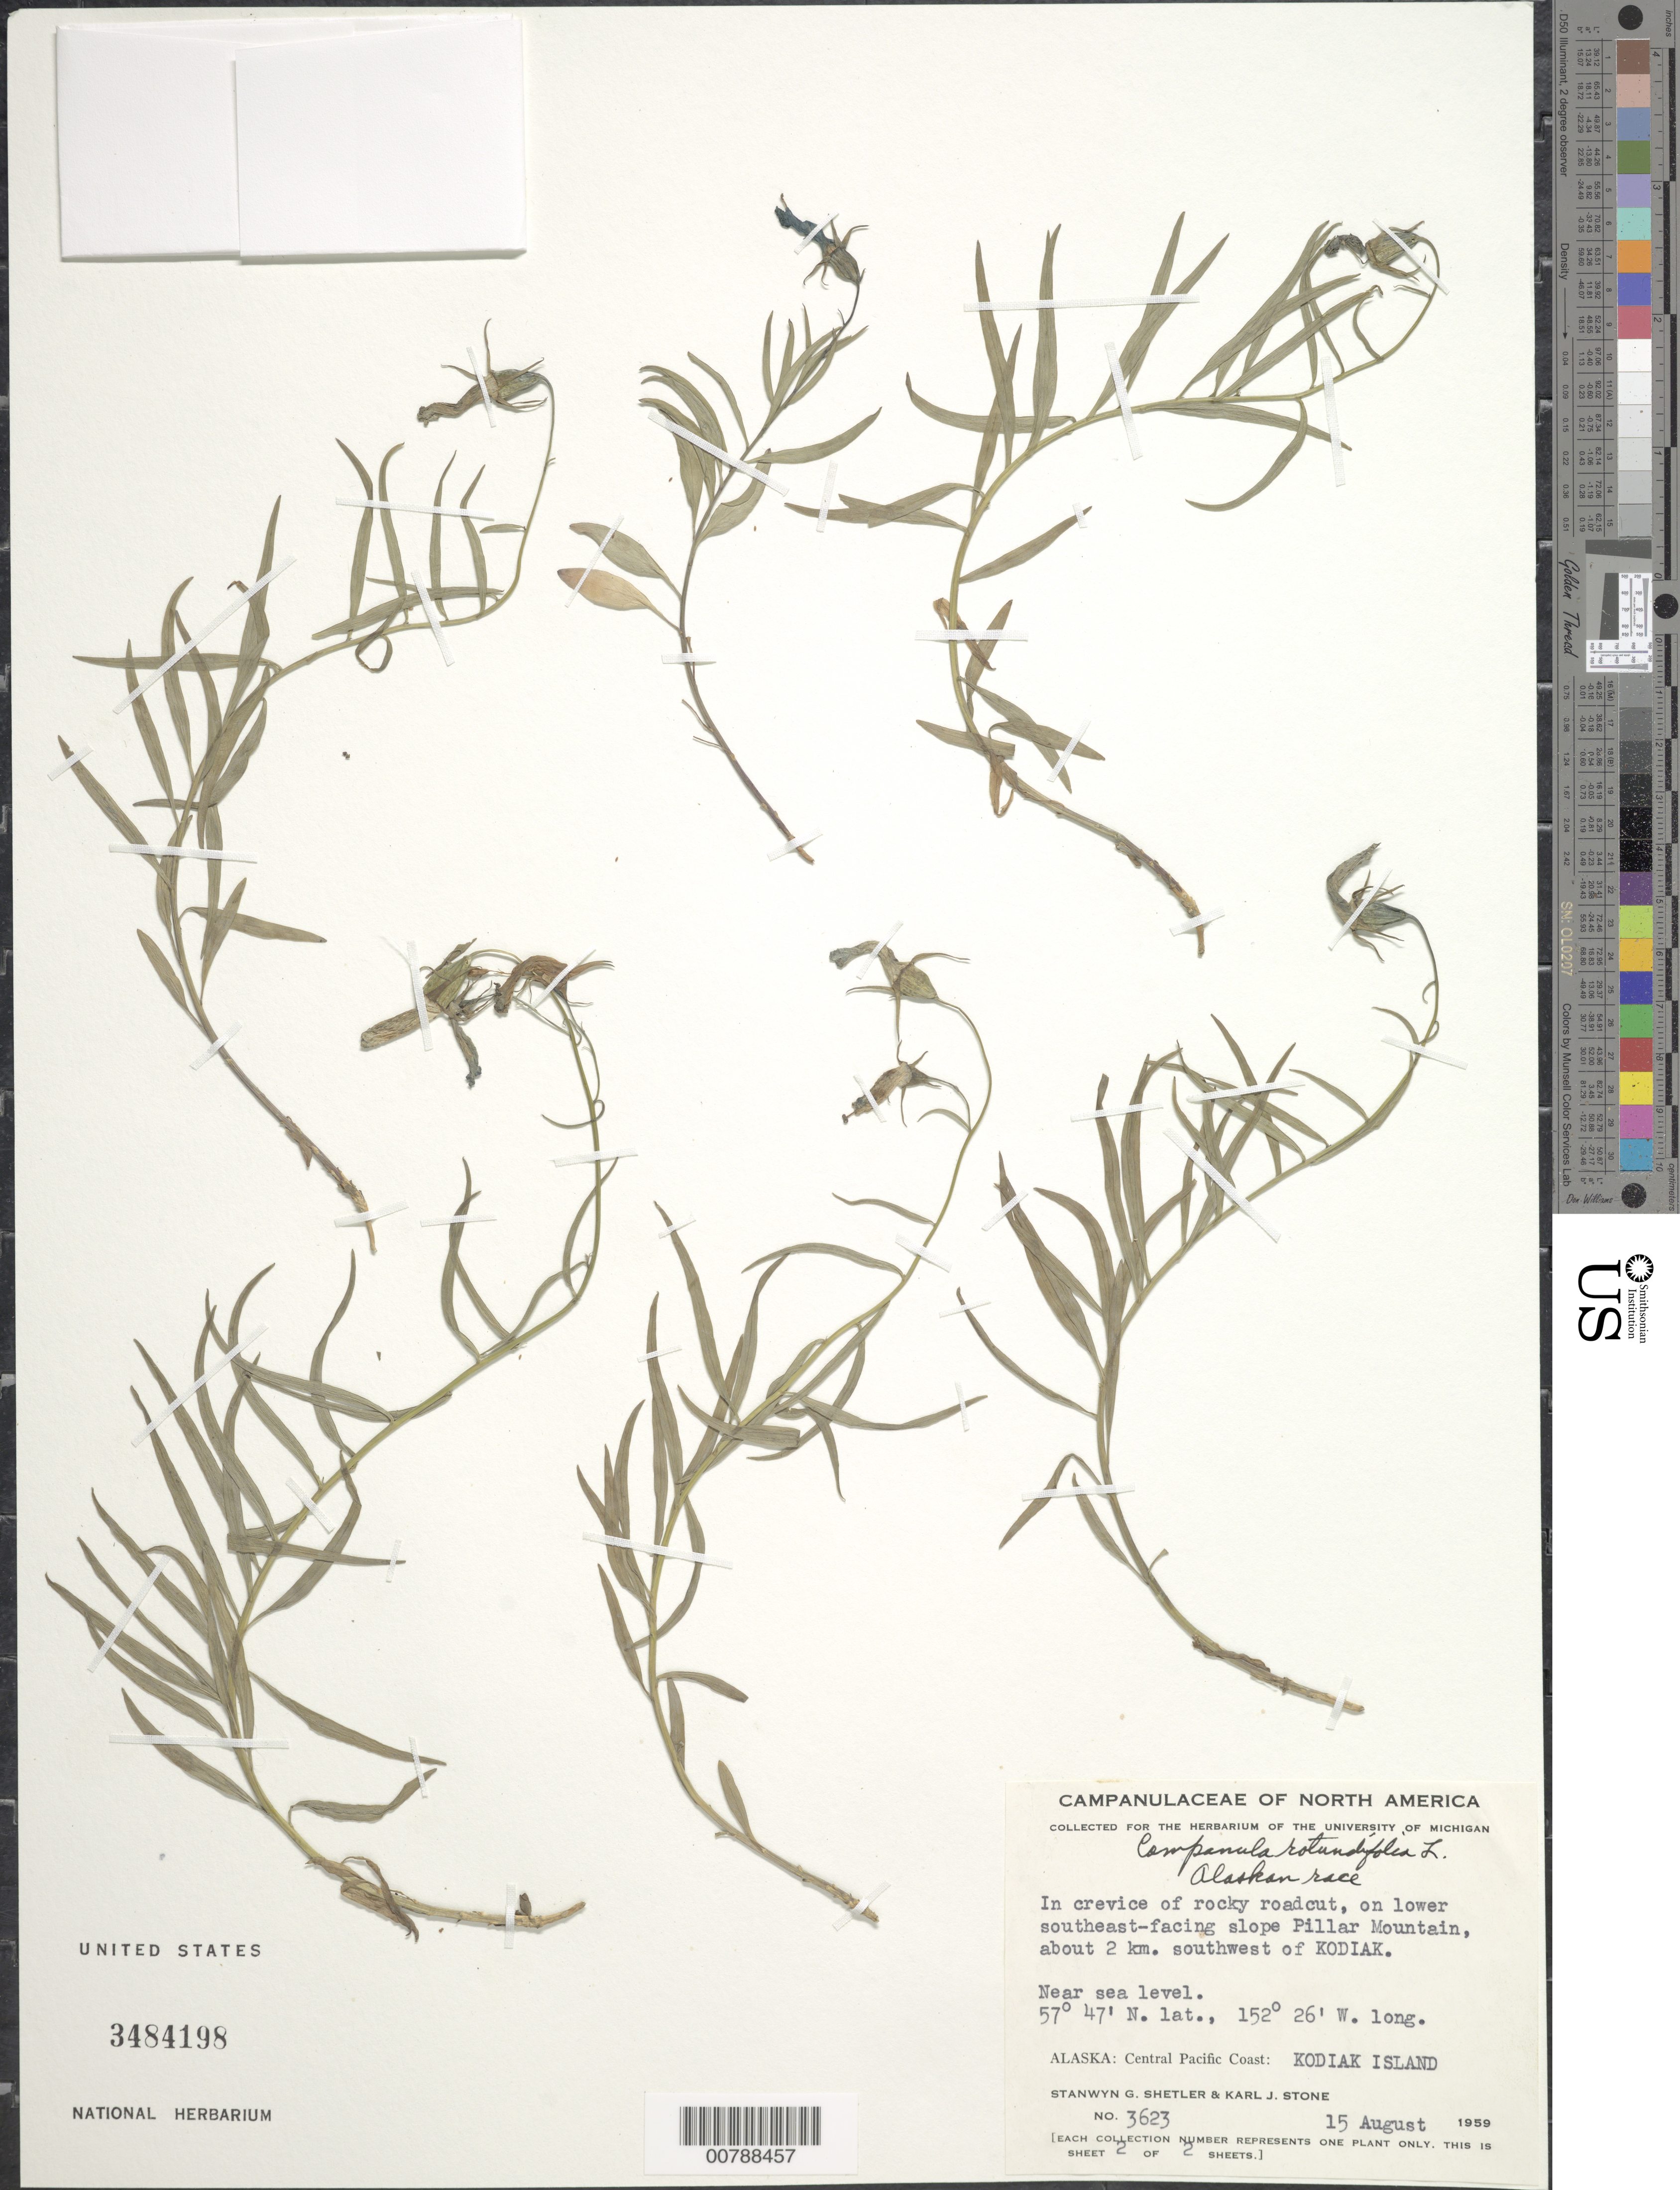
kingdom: Plantae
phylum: Tracheophyta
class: Magnoliopsida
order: Asterales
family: Campanulaceae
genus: Campanula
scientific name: Campanula rotundifolia L. Alaskan race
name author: L.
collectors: S. Shetler & K. J. Stone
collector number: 3623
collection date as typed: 15 August 1959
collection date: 1959-08-15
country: United States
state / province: Alaska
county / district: Kodiak Island Division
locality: Kodiak Island. Pillar Mountain, about 2 km southwest of Kodiak.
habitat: In crevice of rocky roadcut, on lower southeast slope.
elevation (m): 0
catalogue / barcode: US 3484198